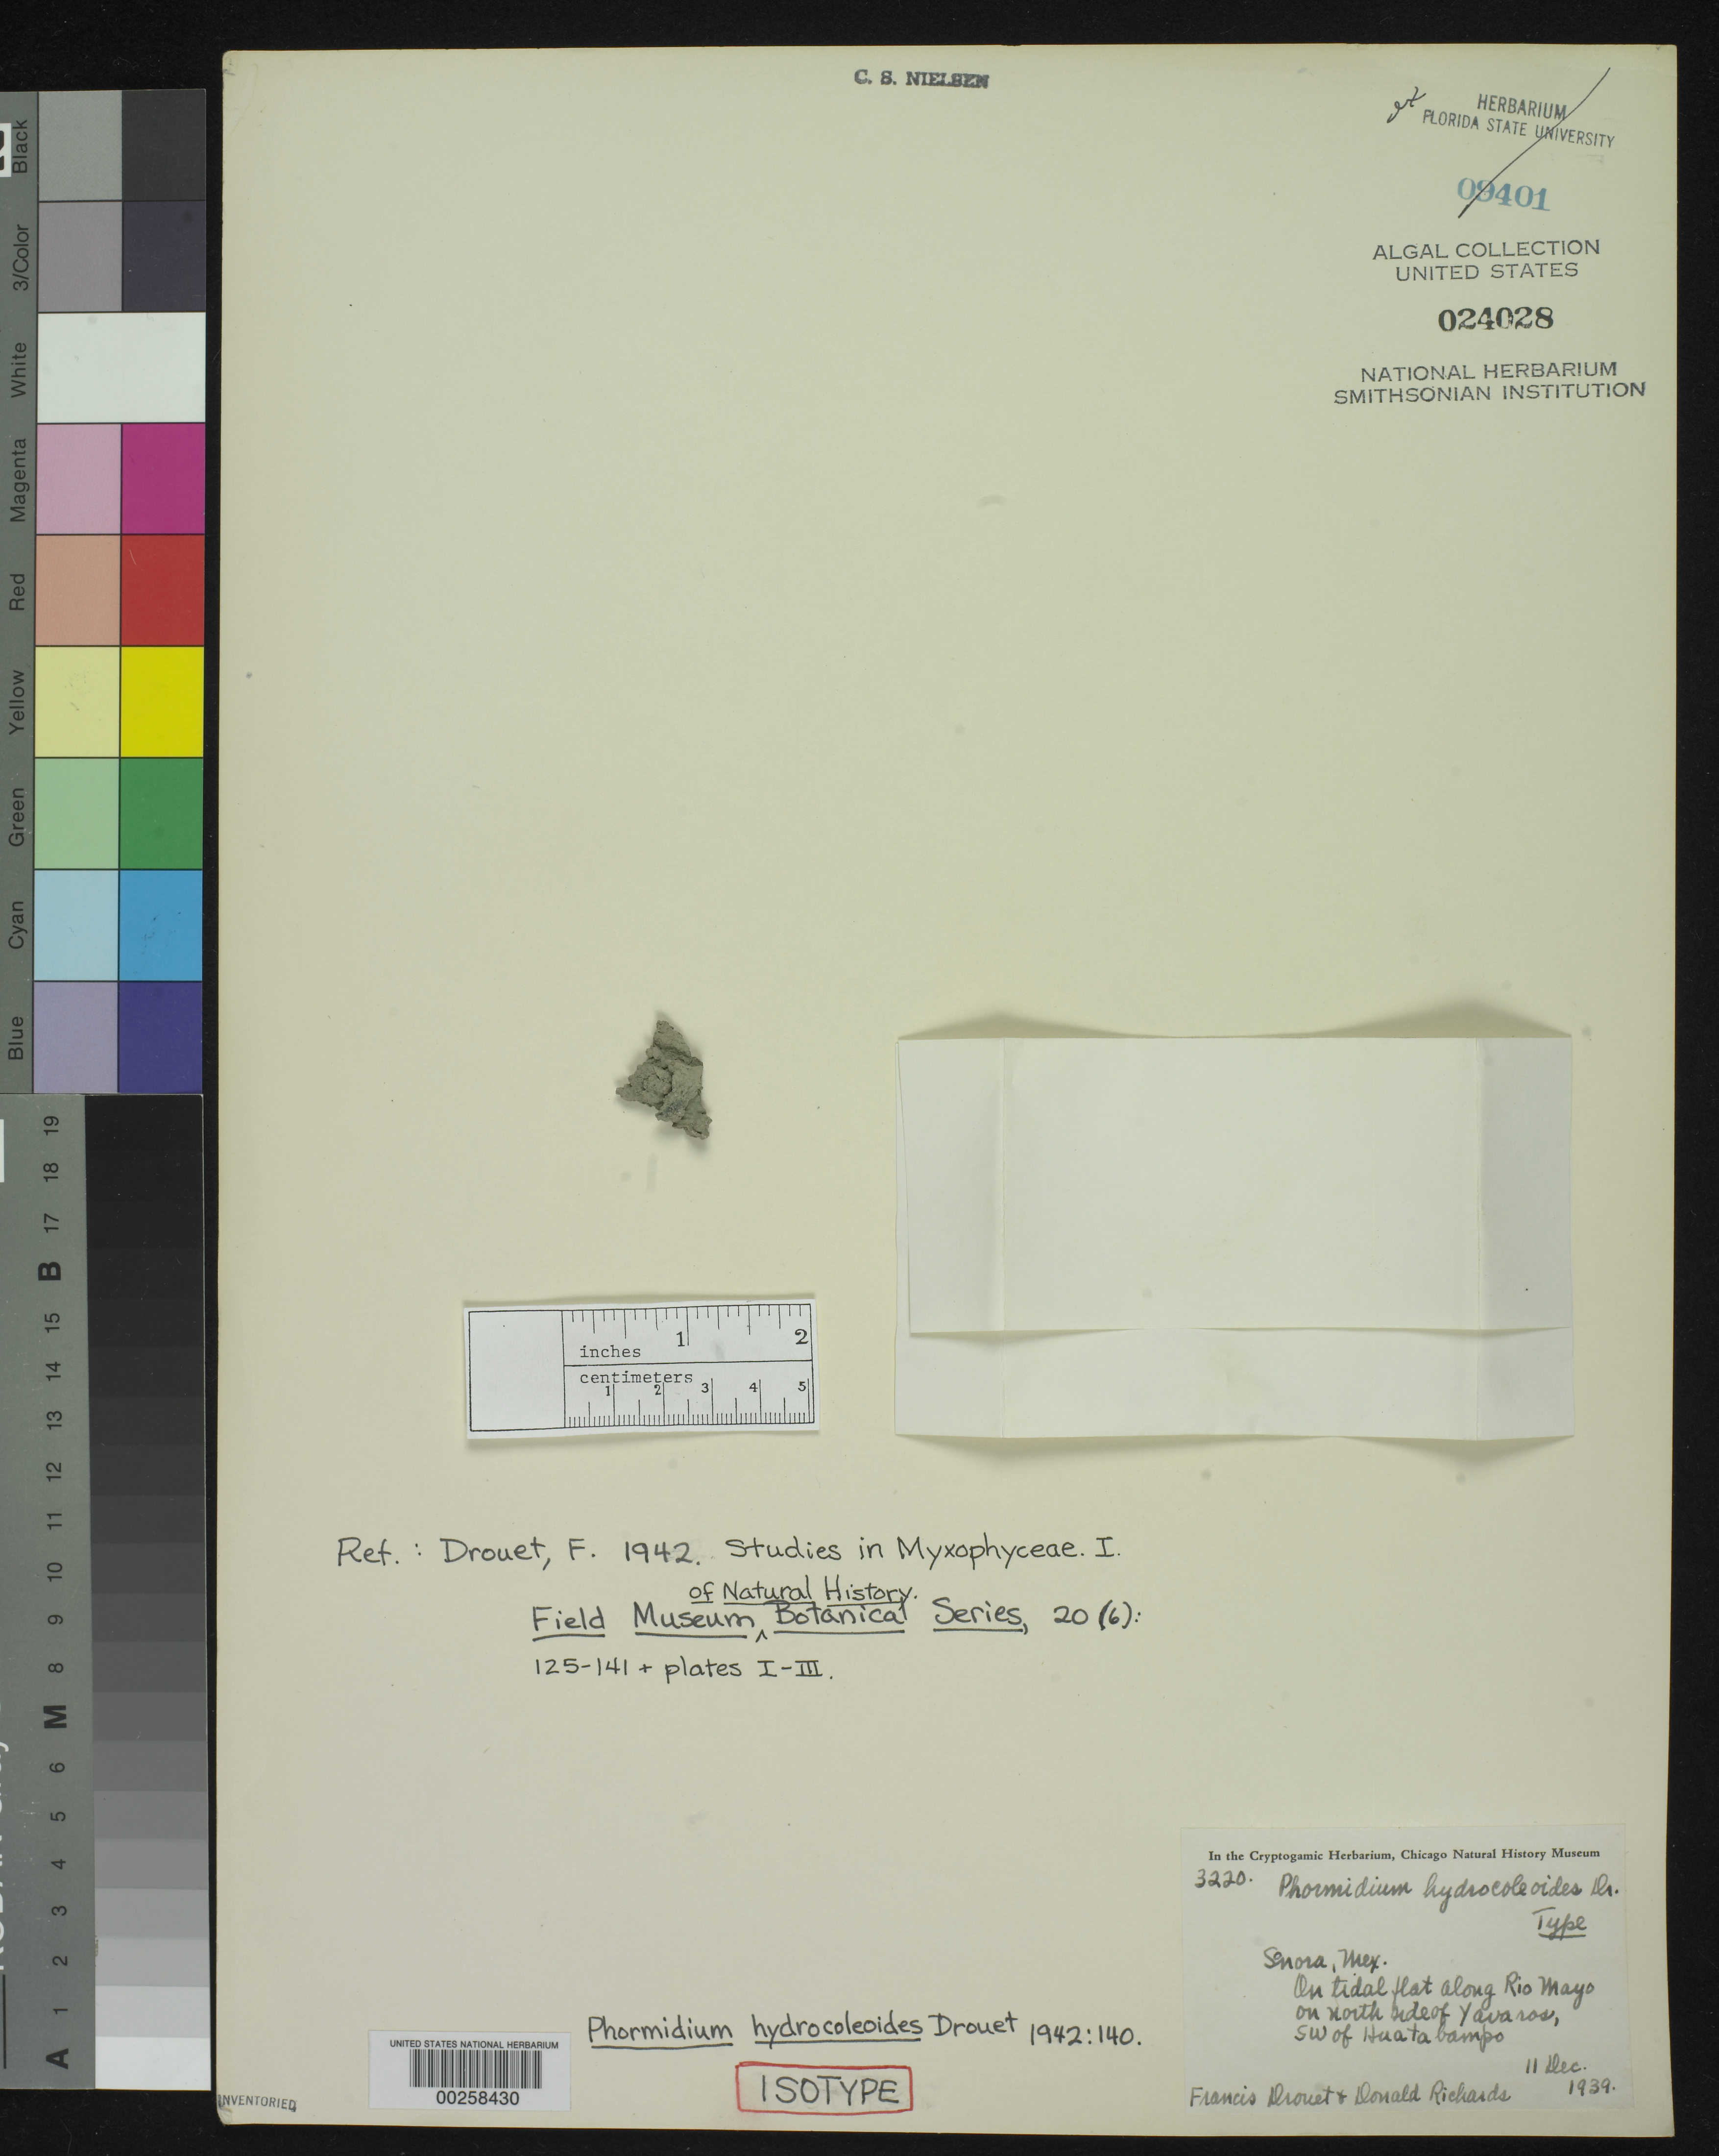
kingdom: Bacteria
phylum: Cyanobacteria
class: Cyanobacteriia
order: Cyanobacteriales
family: Oscillatoriaceae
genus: Phormidium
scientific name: Phormidium hydrocoleoides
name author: F.E. Drouet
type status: Isotype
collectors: F. E. Drouet & D. Richards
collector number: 3220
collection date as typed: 11 Dec 1939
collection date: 1939-12-11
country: Mexico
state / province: Sonora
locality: Rio Mayo, northern Yavaros, southwest of Huatabampo.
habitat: On tidal flats.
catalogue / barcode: US 24028